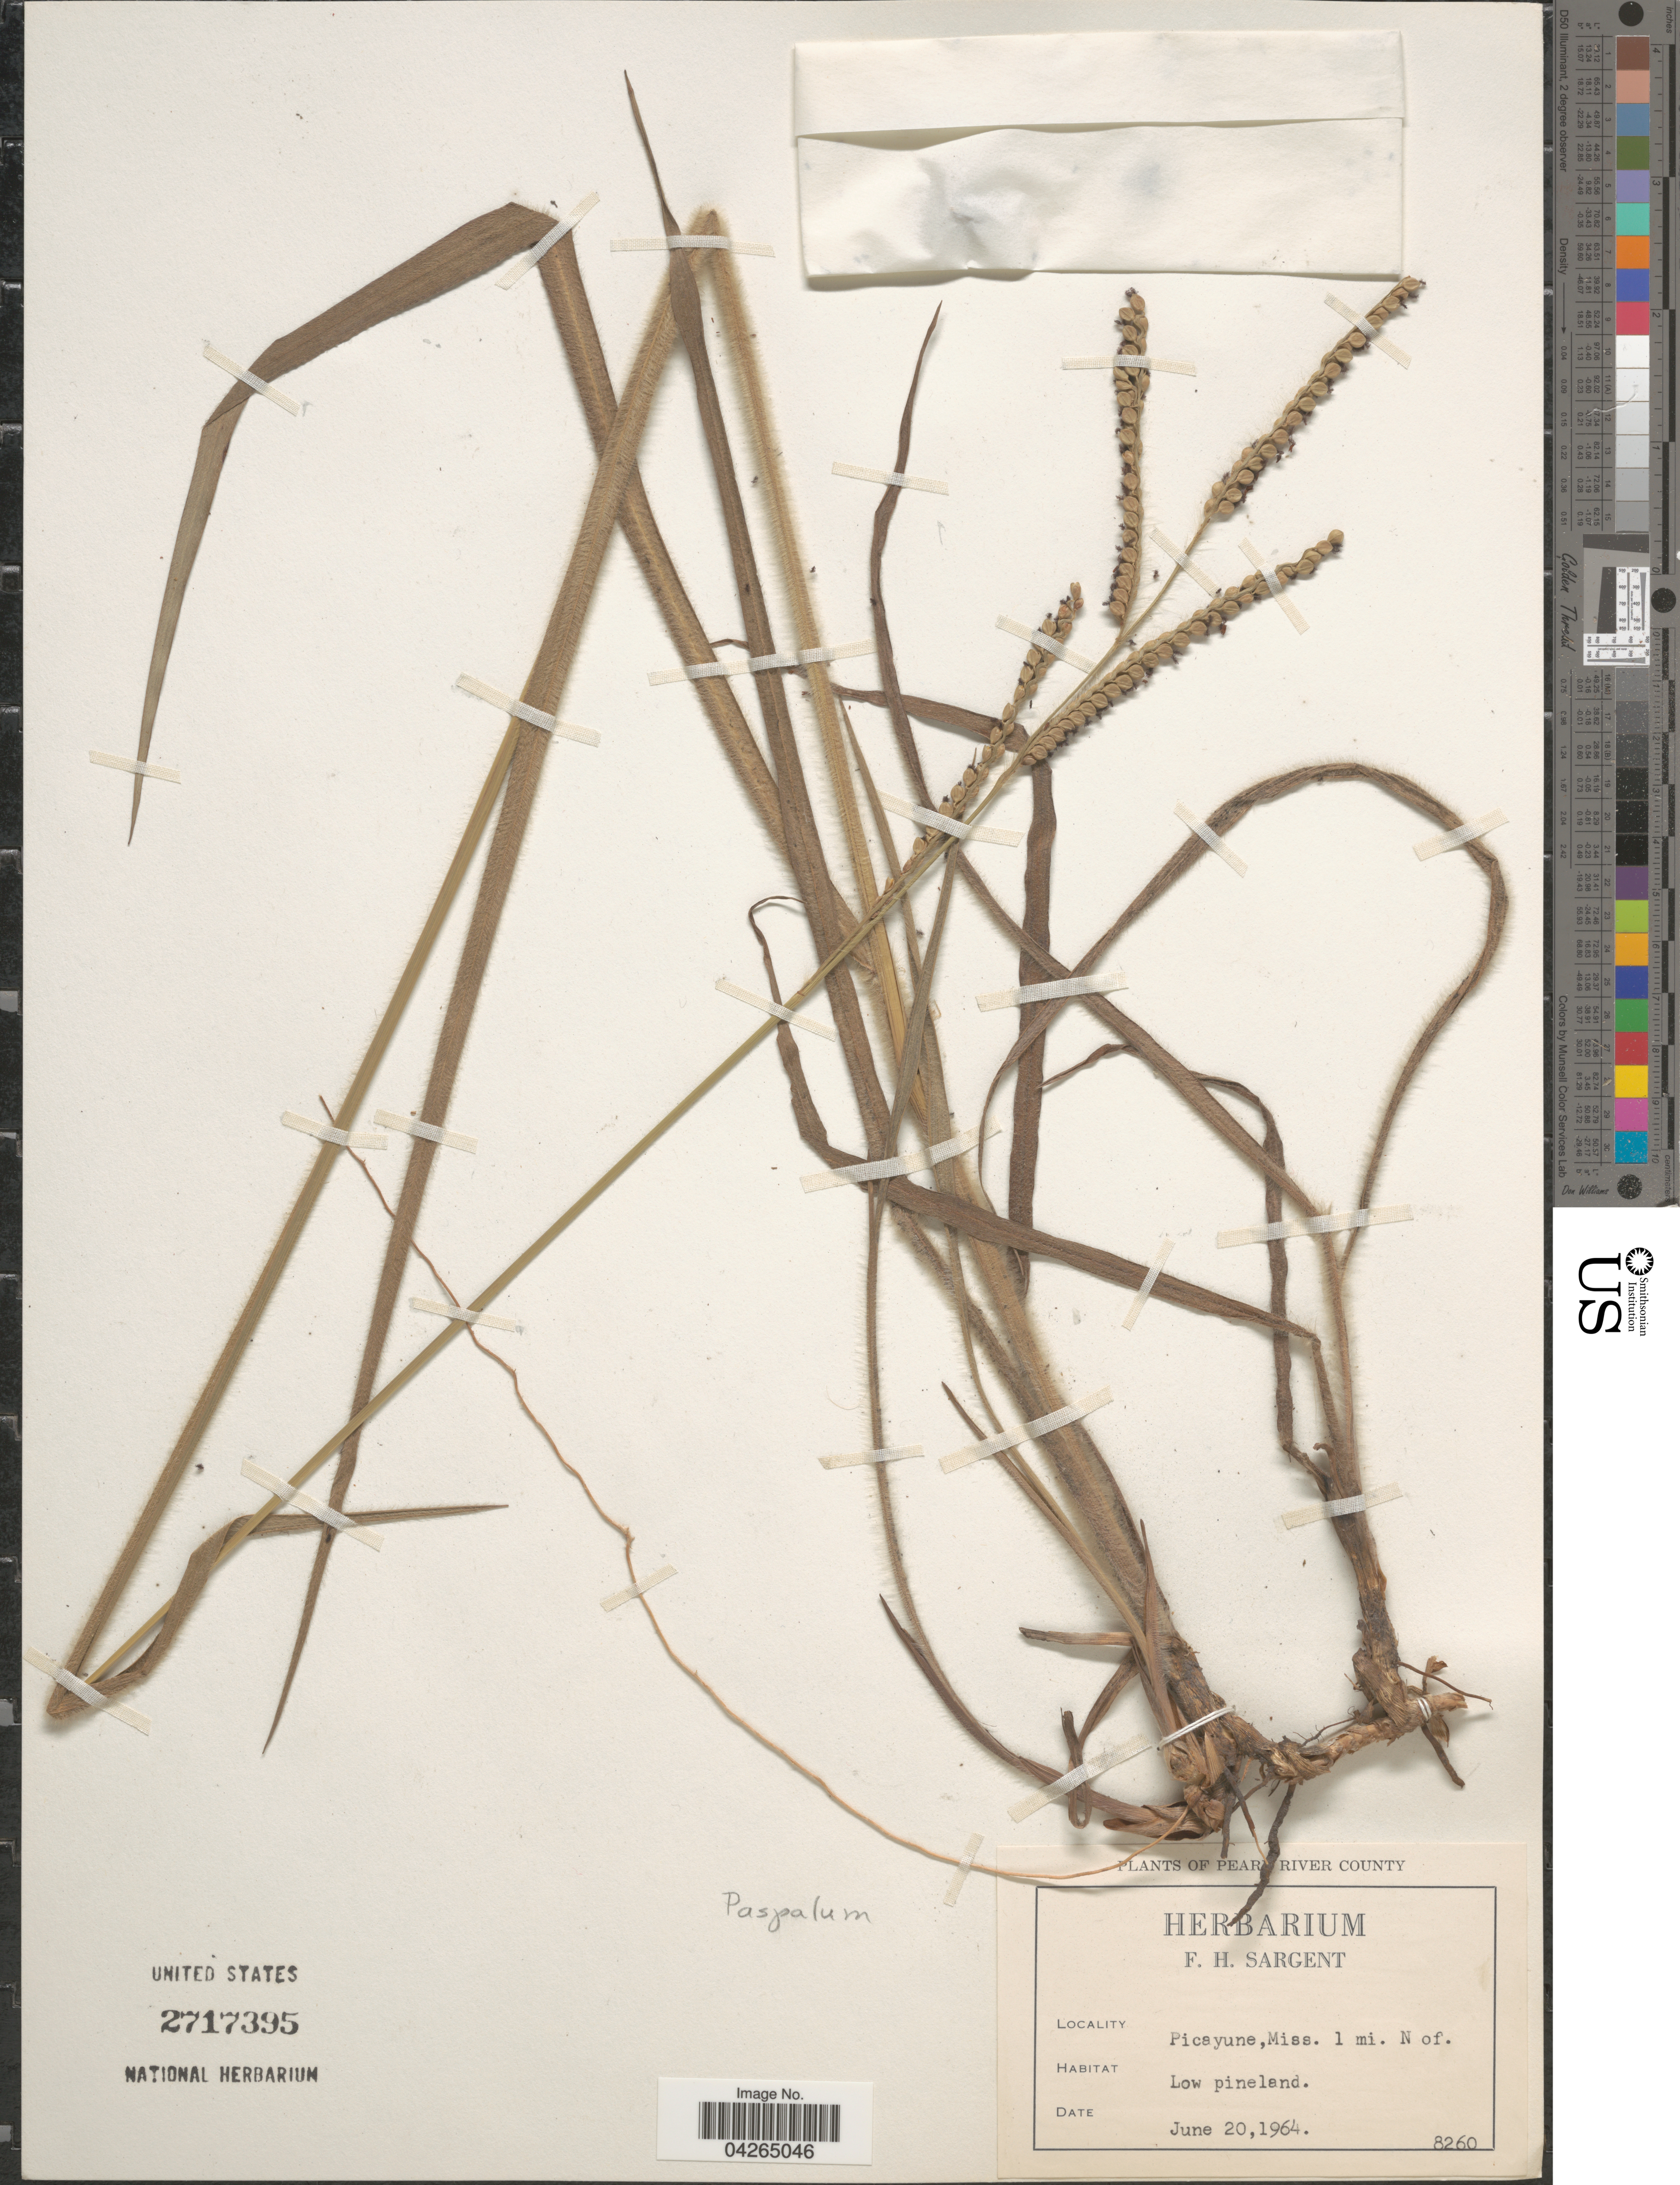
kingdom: Plantae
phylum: Tracheophyta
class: Liliopsida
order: Poales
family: Poaceae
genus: Paspalum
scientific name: Paspalum sp.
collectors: Ex herb. F. H. Sargent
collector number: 8260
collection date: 1964-06-20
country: United States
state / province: Mississippi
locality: Pearl [interpreted] River County. Picayune, 1 mi. N of.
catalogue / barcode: US 2717395